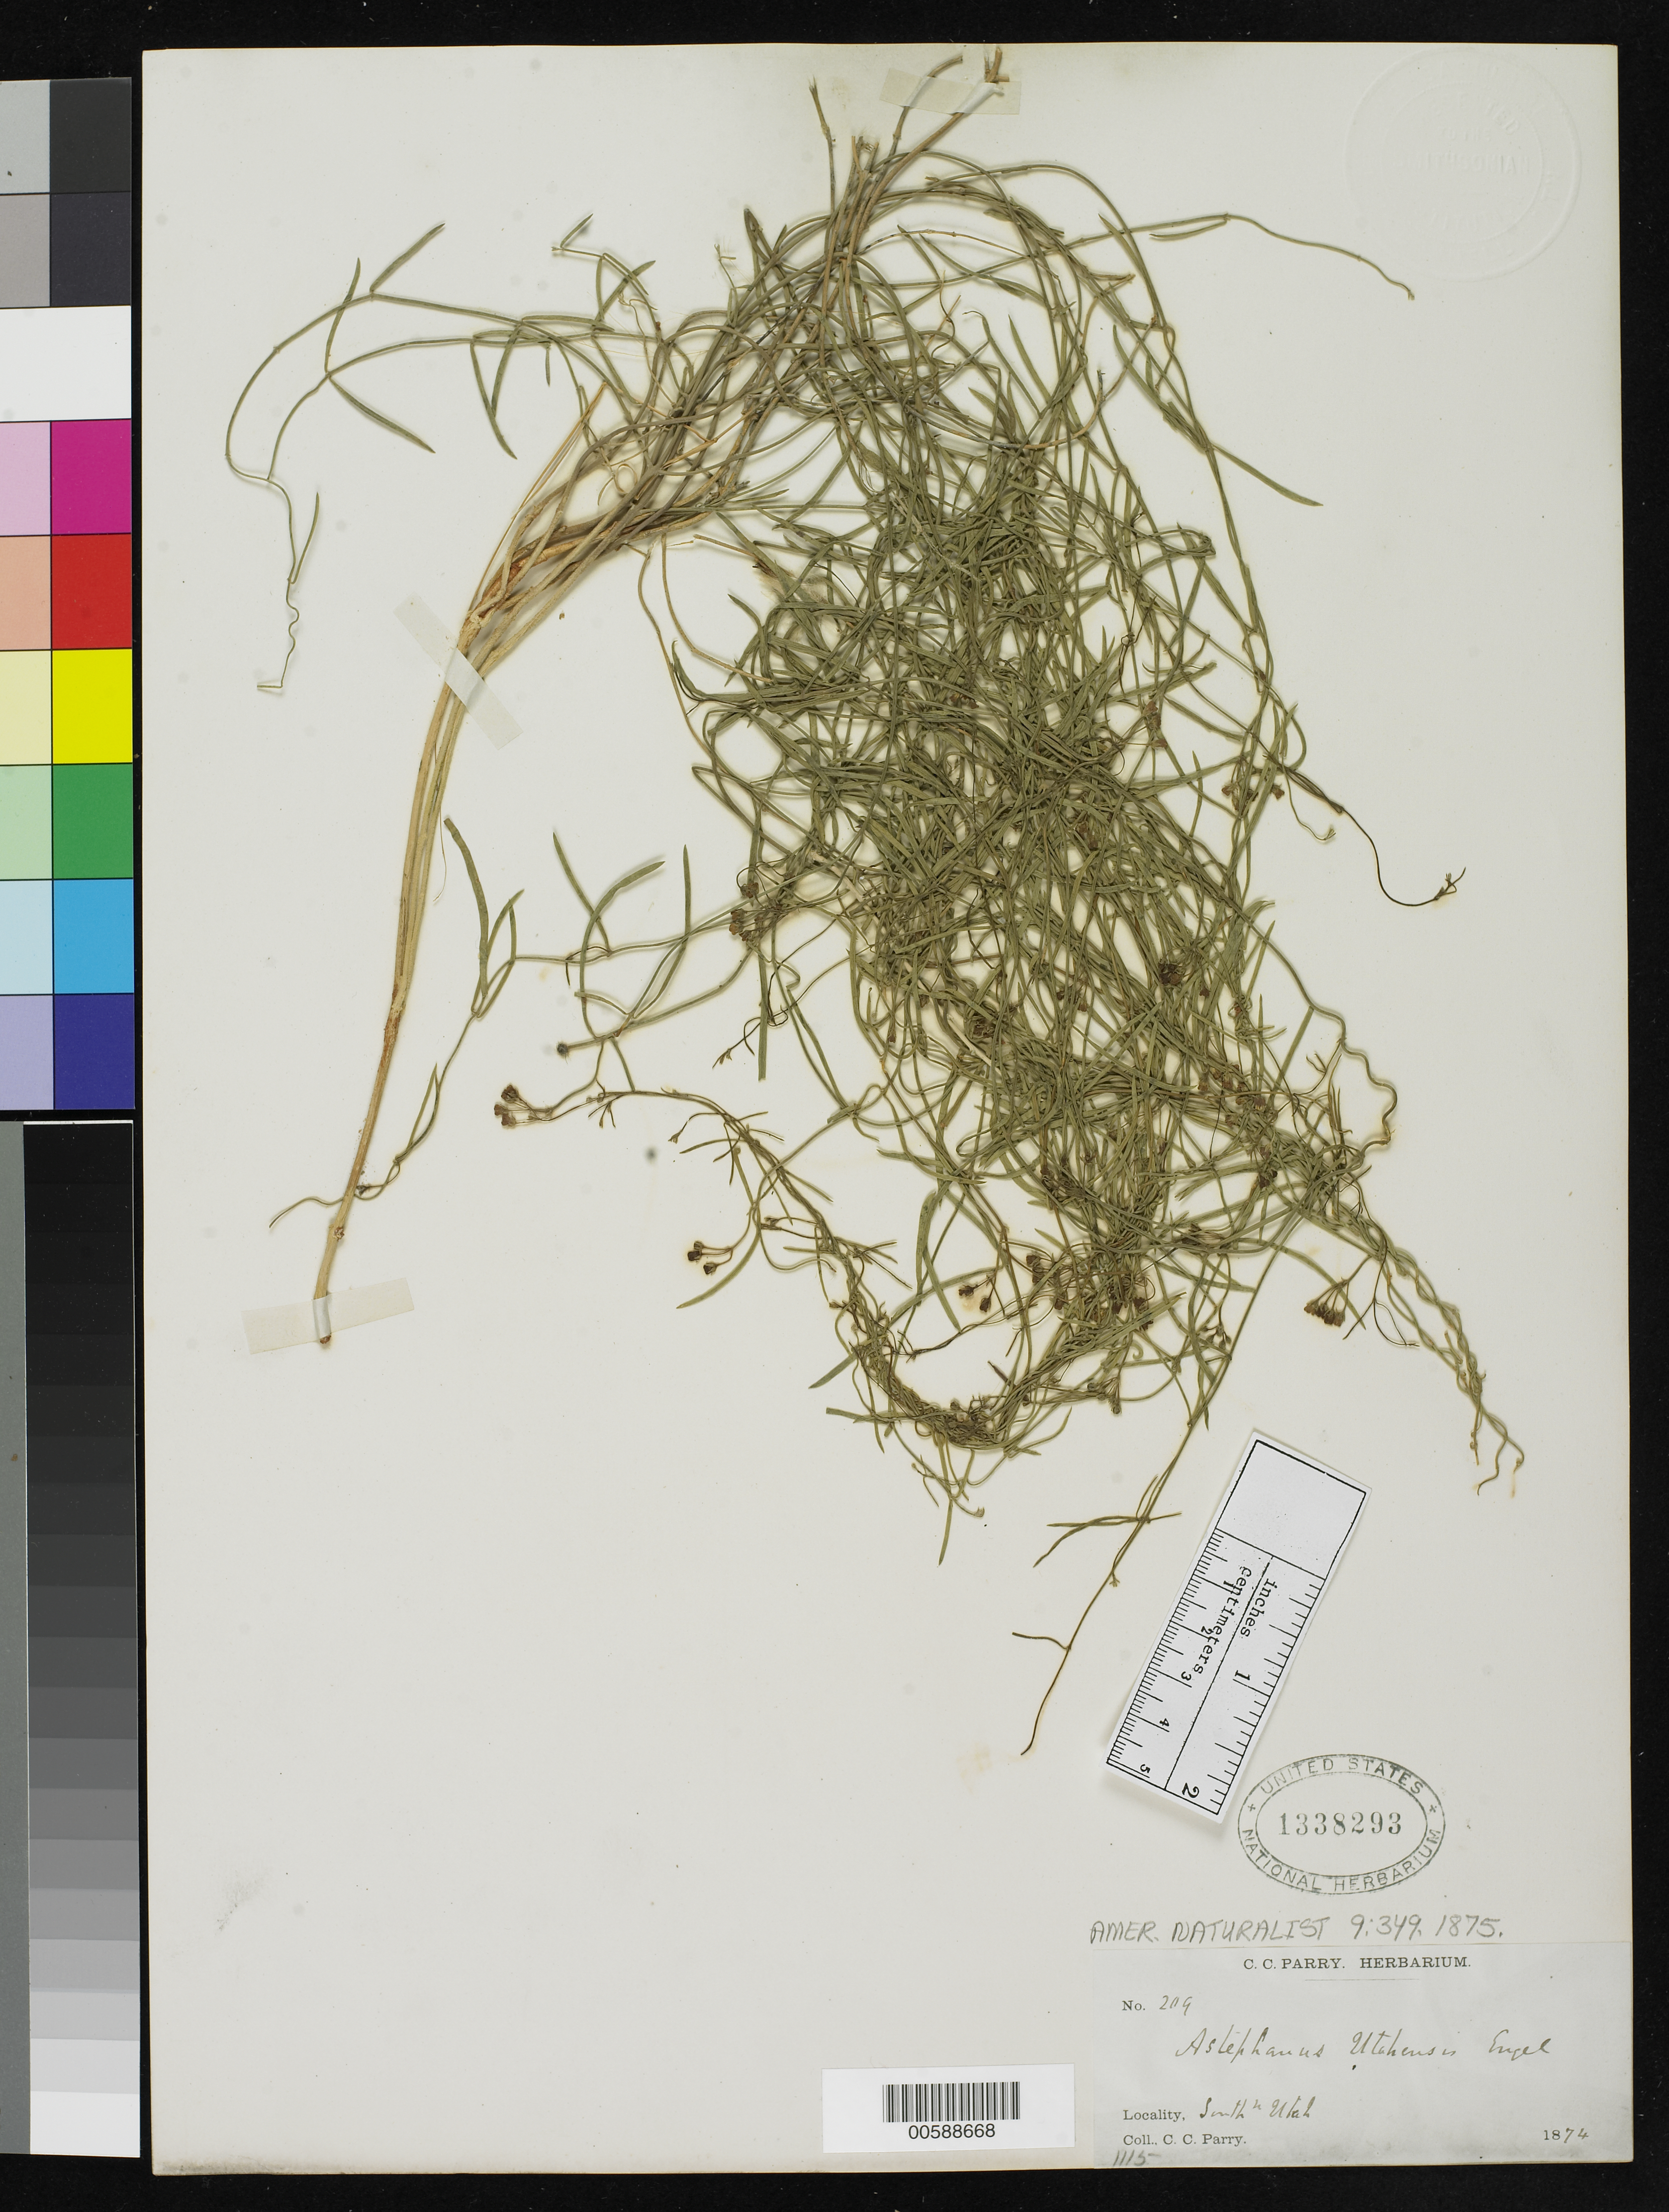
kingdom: Plantae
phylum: Tracheophyta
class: Magnoliopsida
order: Gentianales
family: Apocynaceae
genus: Astephanus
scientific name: Astephanus utahensis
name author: Engelm.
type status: Isotype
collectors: C. C. Parry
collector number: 209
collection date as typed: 1874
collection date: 1874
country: United States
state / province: Utah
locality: South Utah.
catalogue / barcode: US 1338293